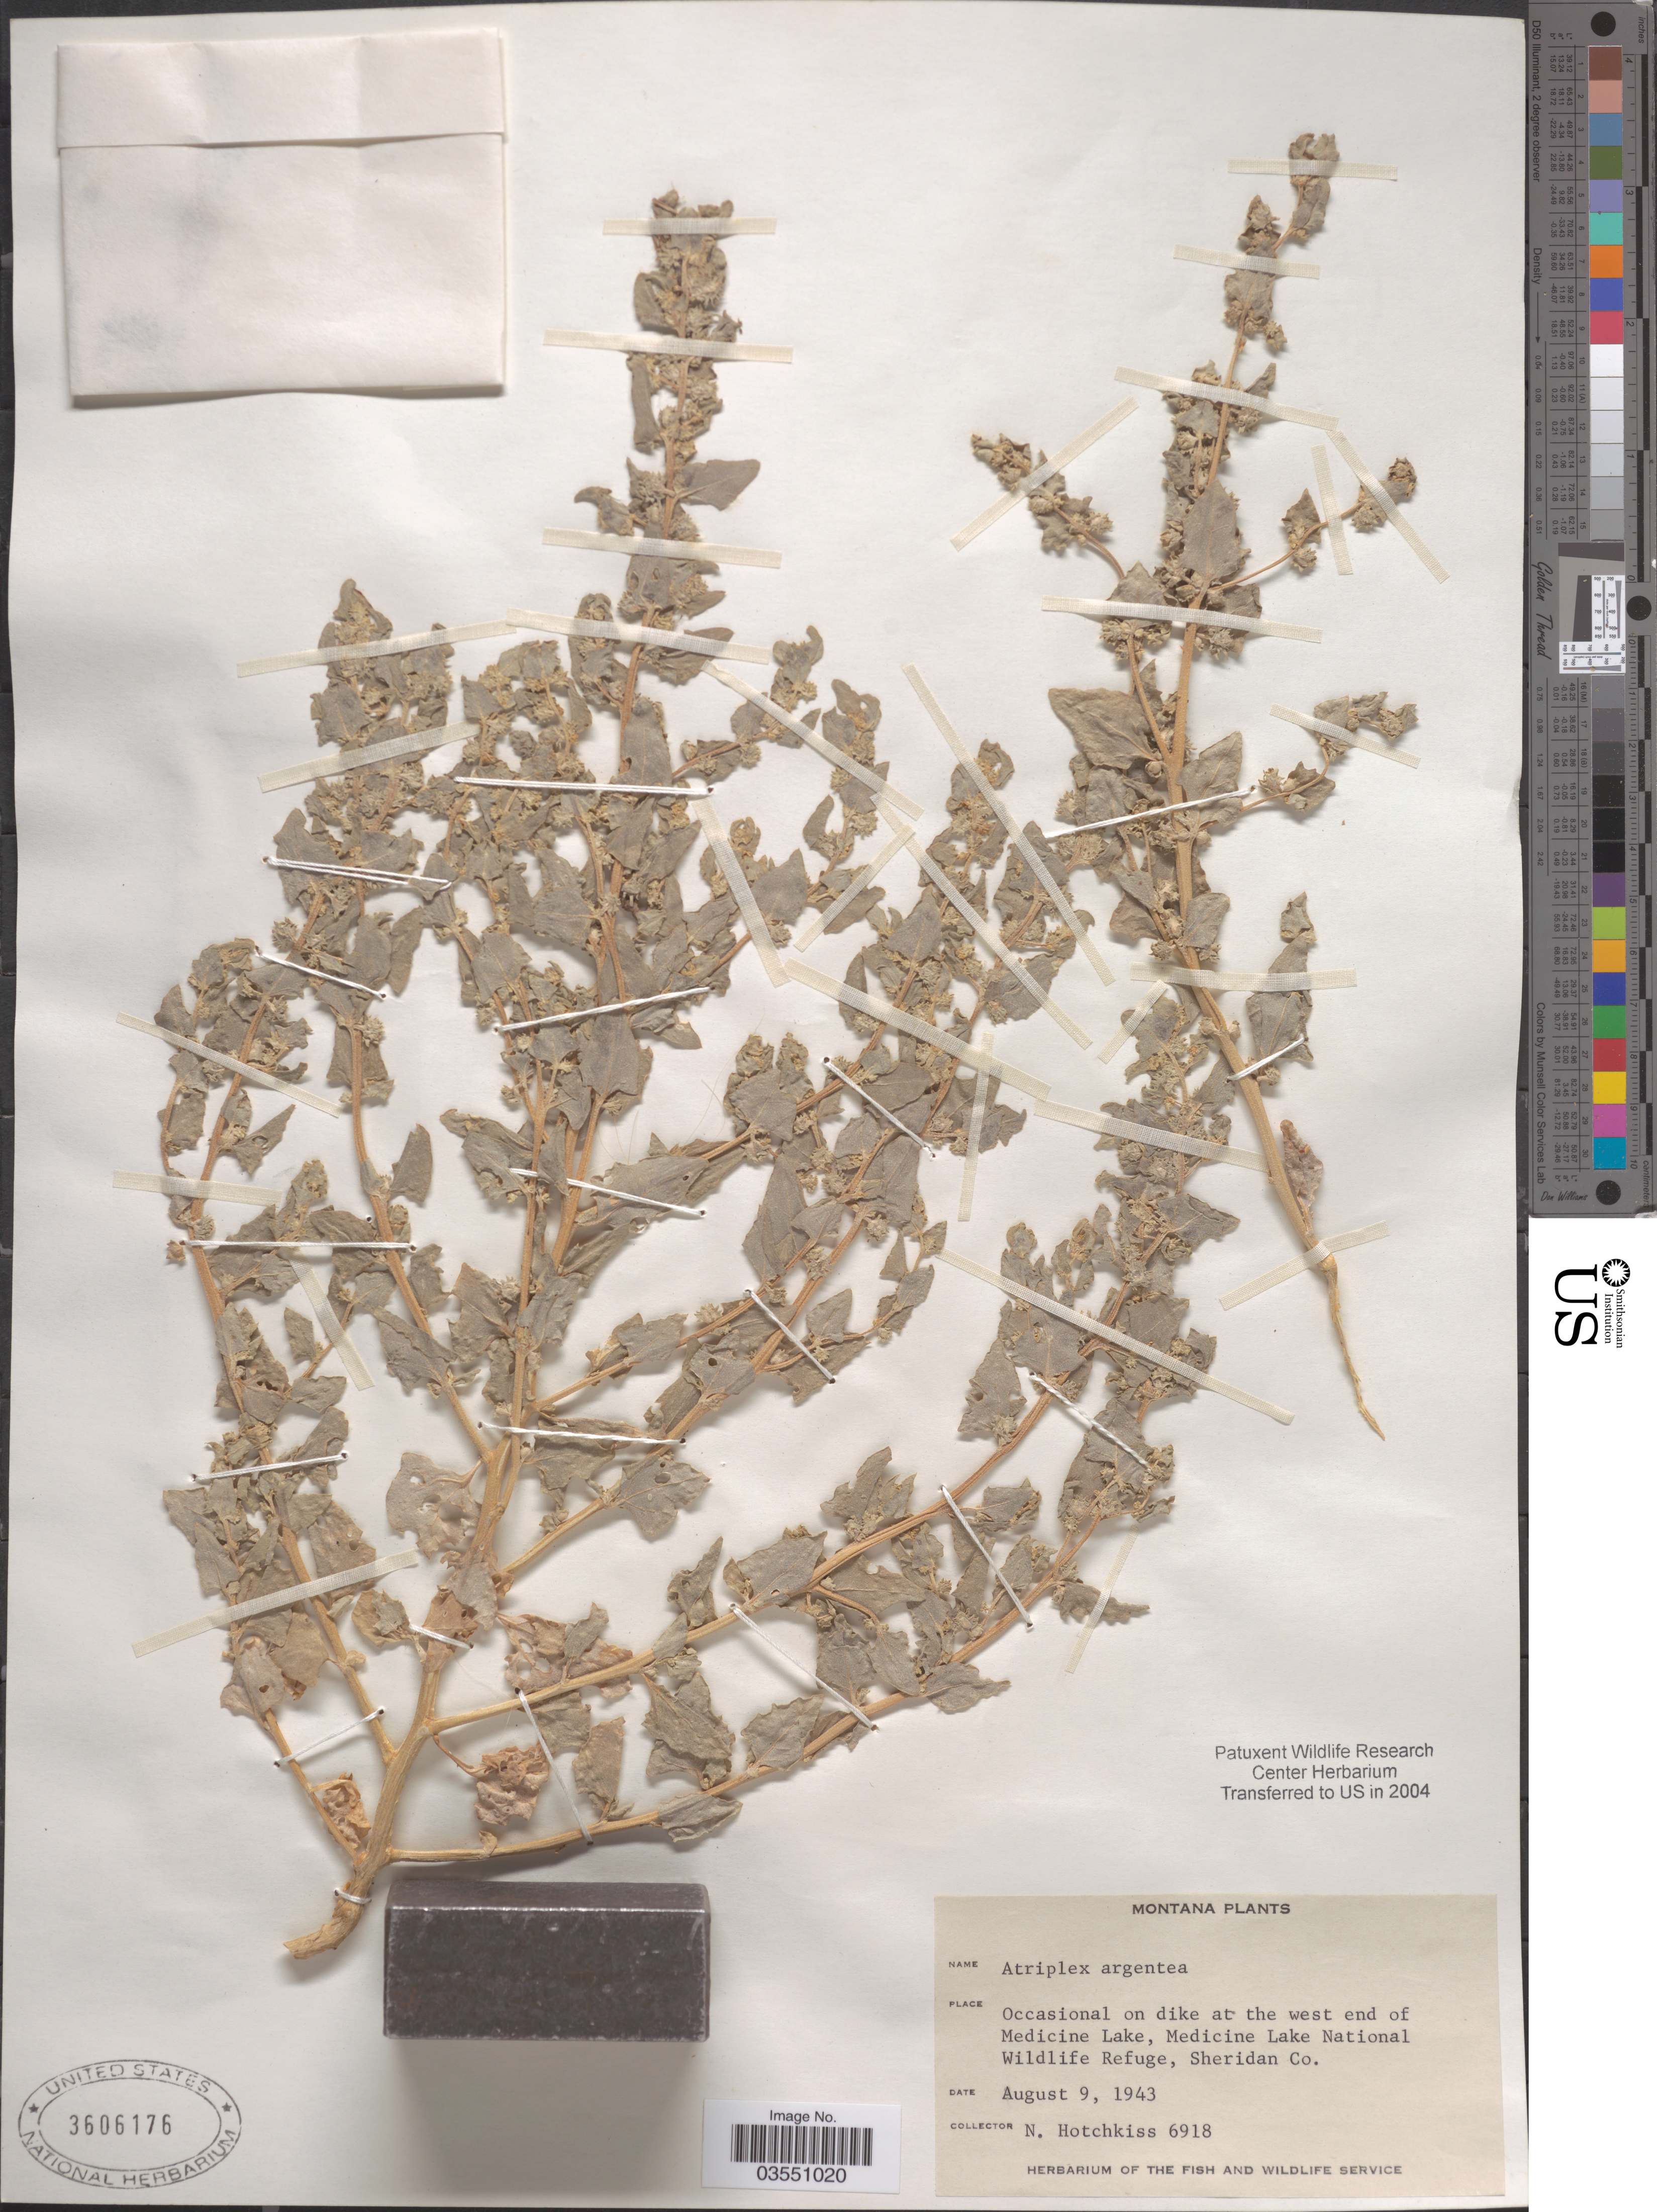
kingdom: Plantae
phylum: Tracheophyta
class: Magnoliopsida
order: Caryophyllales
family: Amaranthaceae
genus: Atriplex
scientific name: Atriplex argentea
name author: Nutt.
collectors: N. Hotchkiss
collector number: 6918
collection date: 1943-08-09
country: United States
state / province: Montana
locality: On dike at the west end of Medicine Lake, Medicine Lake National Wildlife Refuge, Sheridan Co.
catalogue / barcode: US 3606176